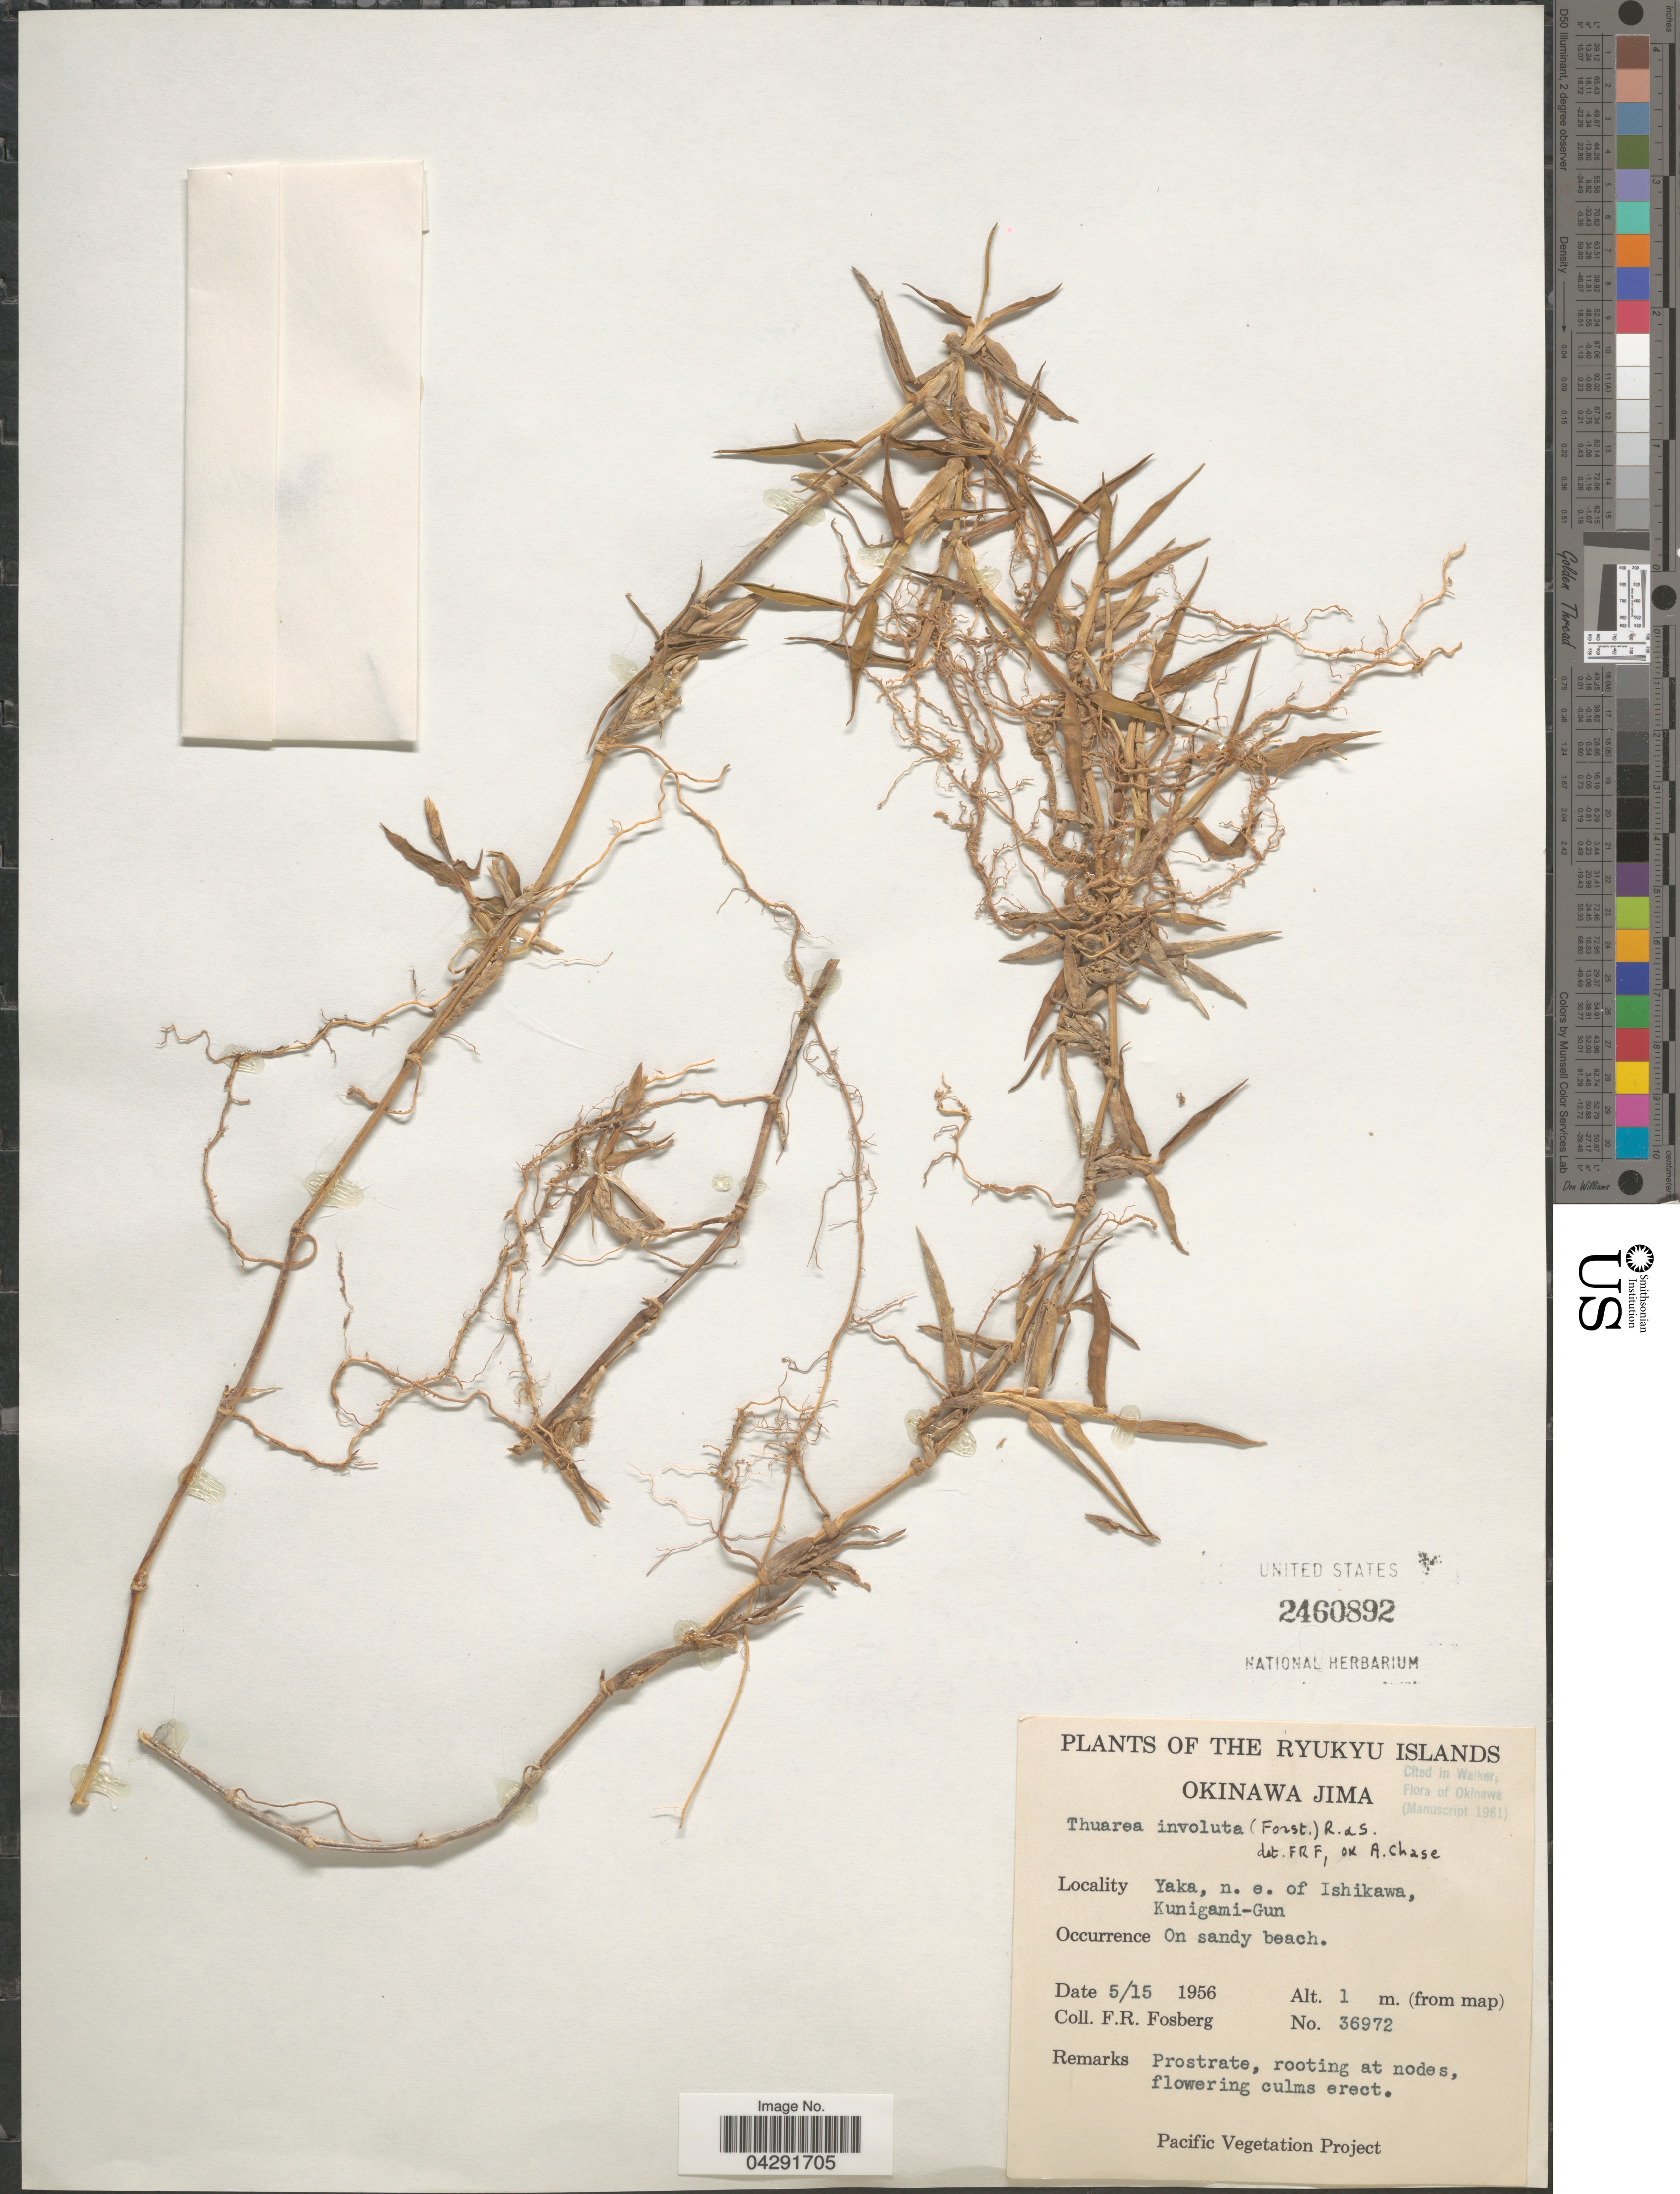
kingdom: Plantae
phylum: Tracheophyta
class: Liliopsida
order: Poales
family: Poaceae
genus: Thuarea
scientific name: Thuarea involuta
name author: (G. Forst.) R. Br. ex Sm.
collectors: F. R. Fosberg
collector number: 36972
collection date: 1956-05-15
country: Japan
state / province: Okinawa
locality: Ryukyu Islands. Okinawa Jima. Yaka, n. e. of Ishikawa, Kunigami-Gun. On sandy beach.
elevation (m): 1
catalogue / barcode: US 2460892